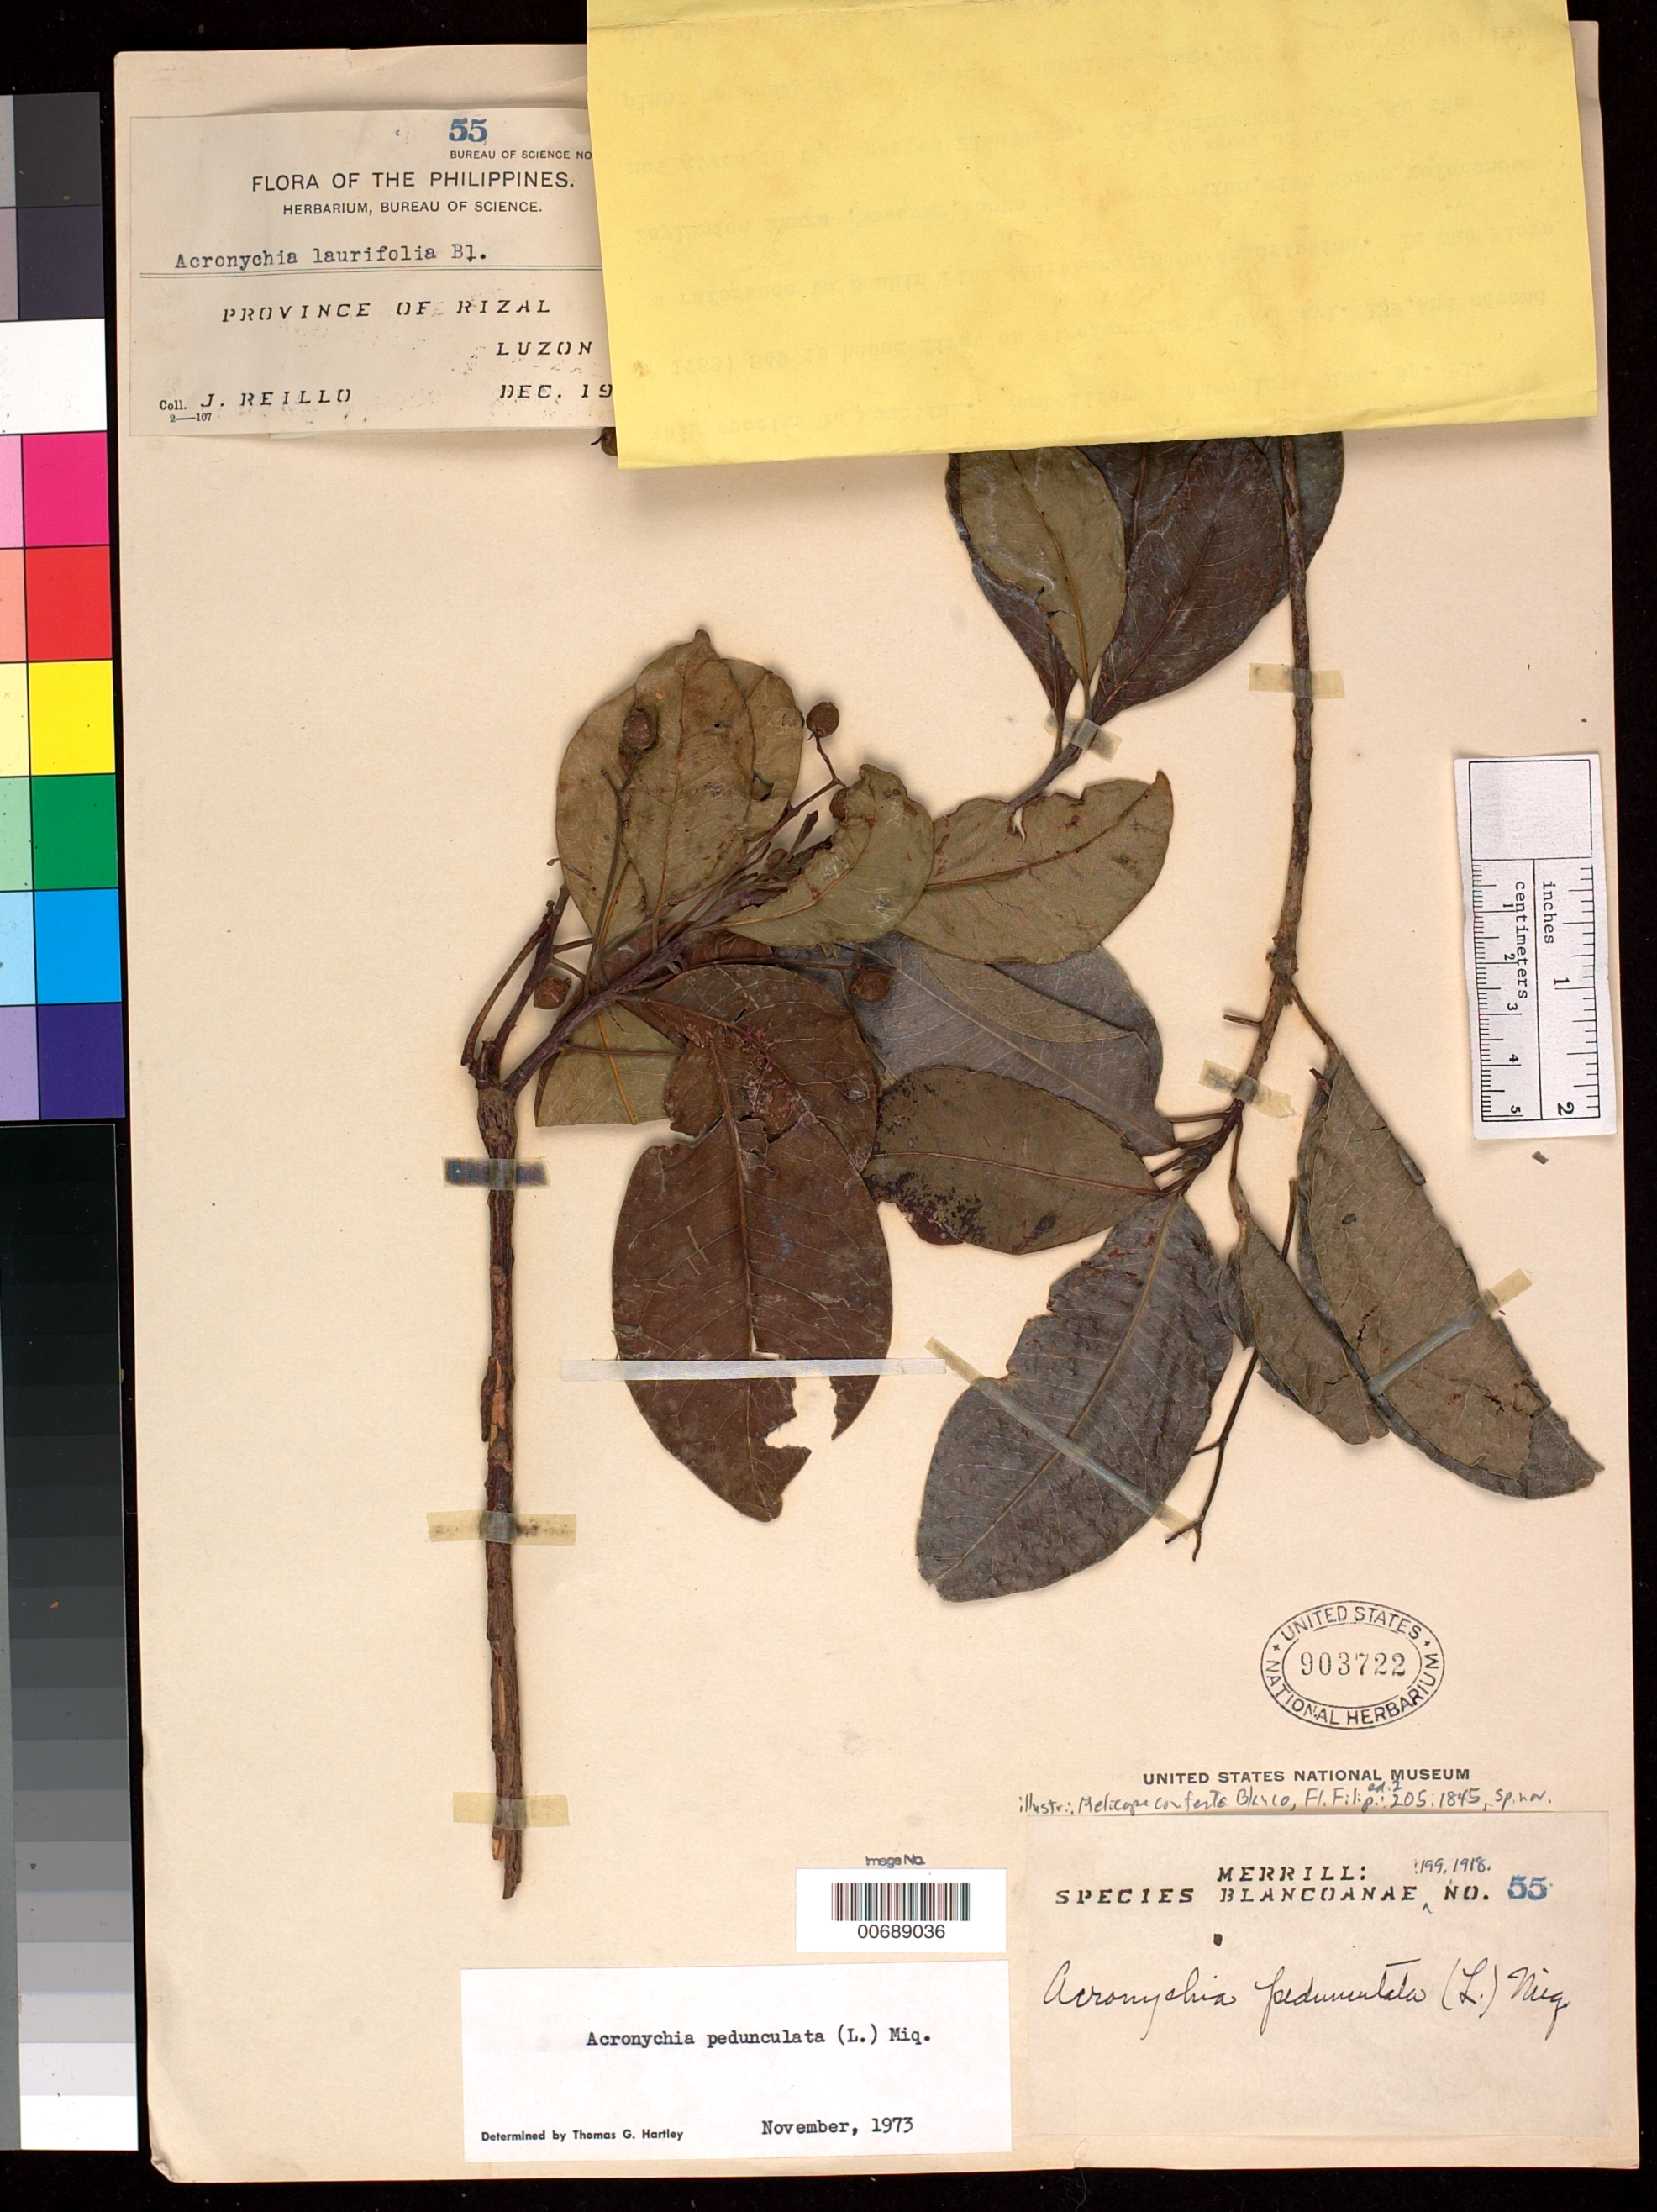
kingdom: Plantae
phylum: Tracheophyta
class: Magnoliopsida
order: Sapindales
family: Rutaceae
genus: Acronychia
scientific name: Acronychia pedunculata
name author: (L.) Miq.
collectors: J. Reillo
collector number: Sp. Blancoan. 0055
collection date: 1912-12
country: Philippines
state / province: Calabarzon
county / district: Rizal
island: Luzon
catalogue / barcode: US 903722